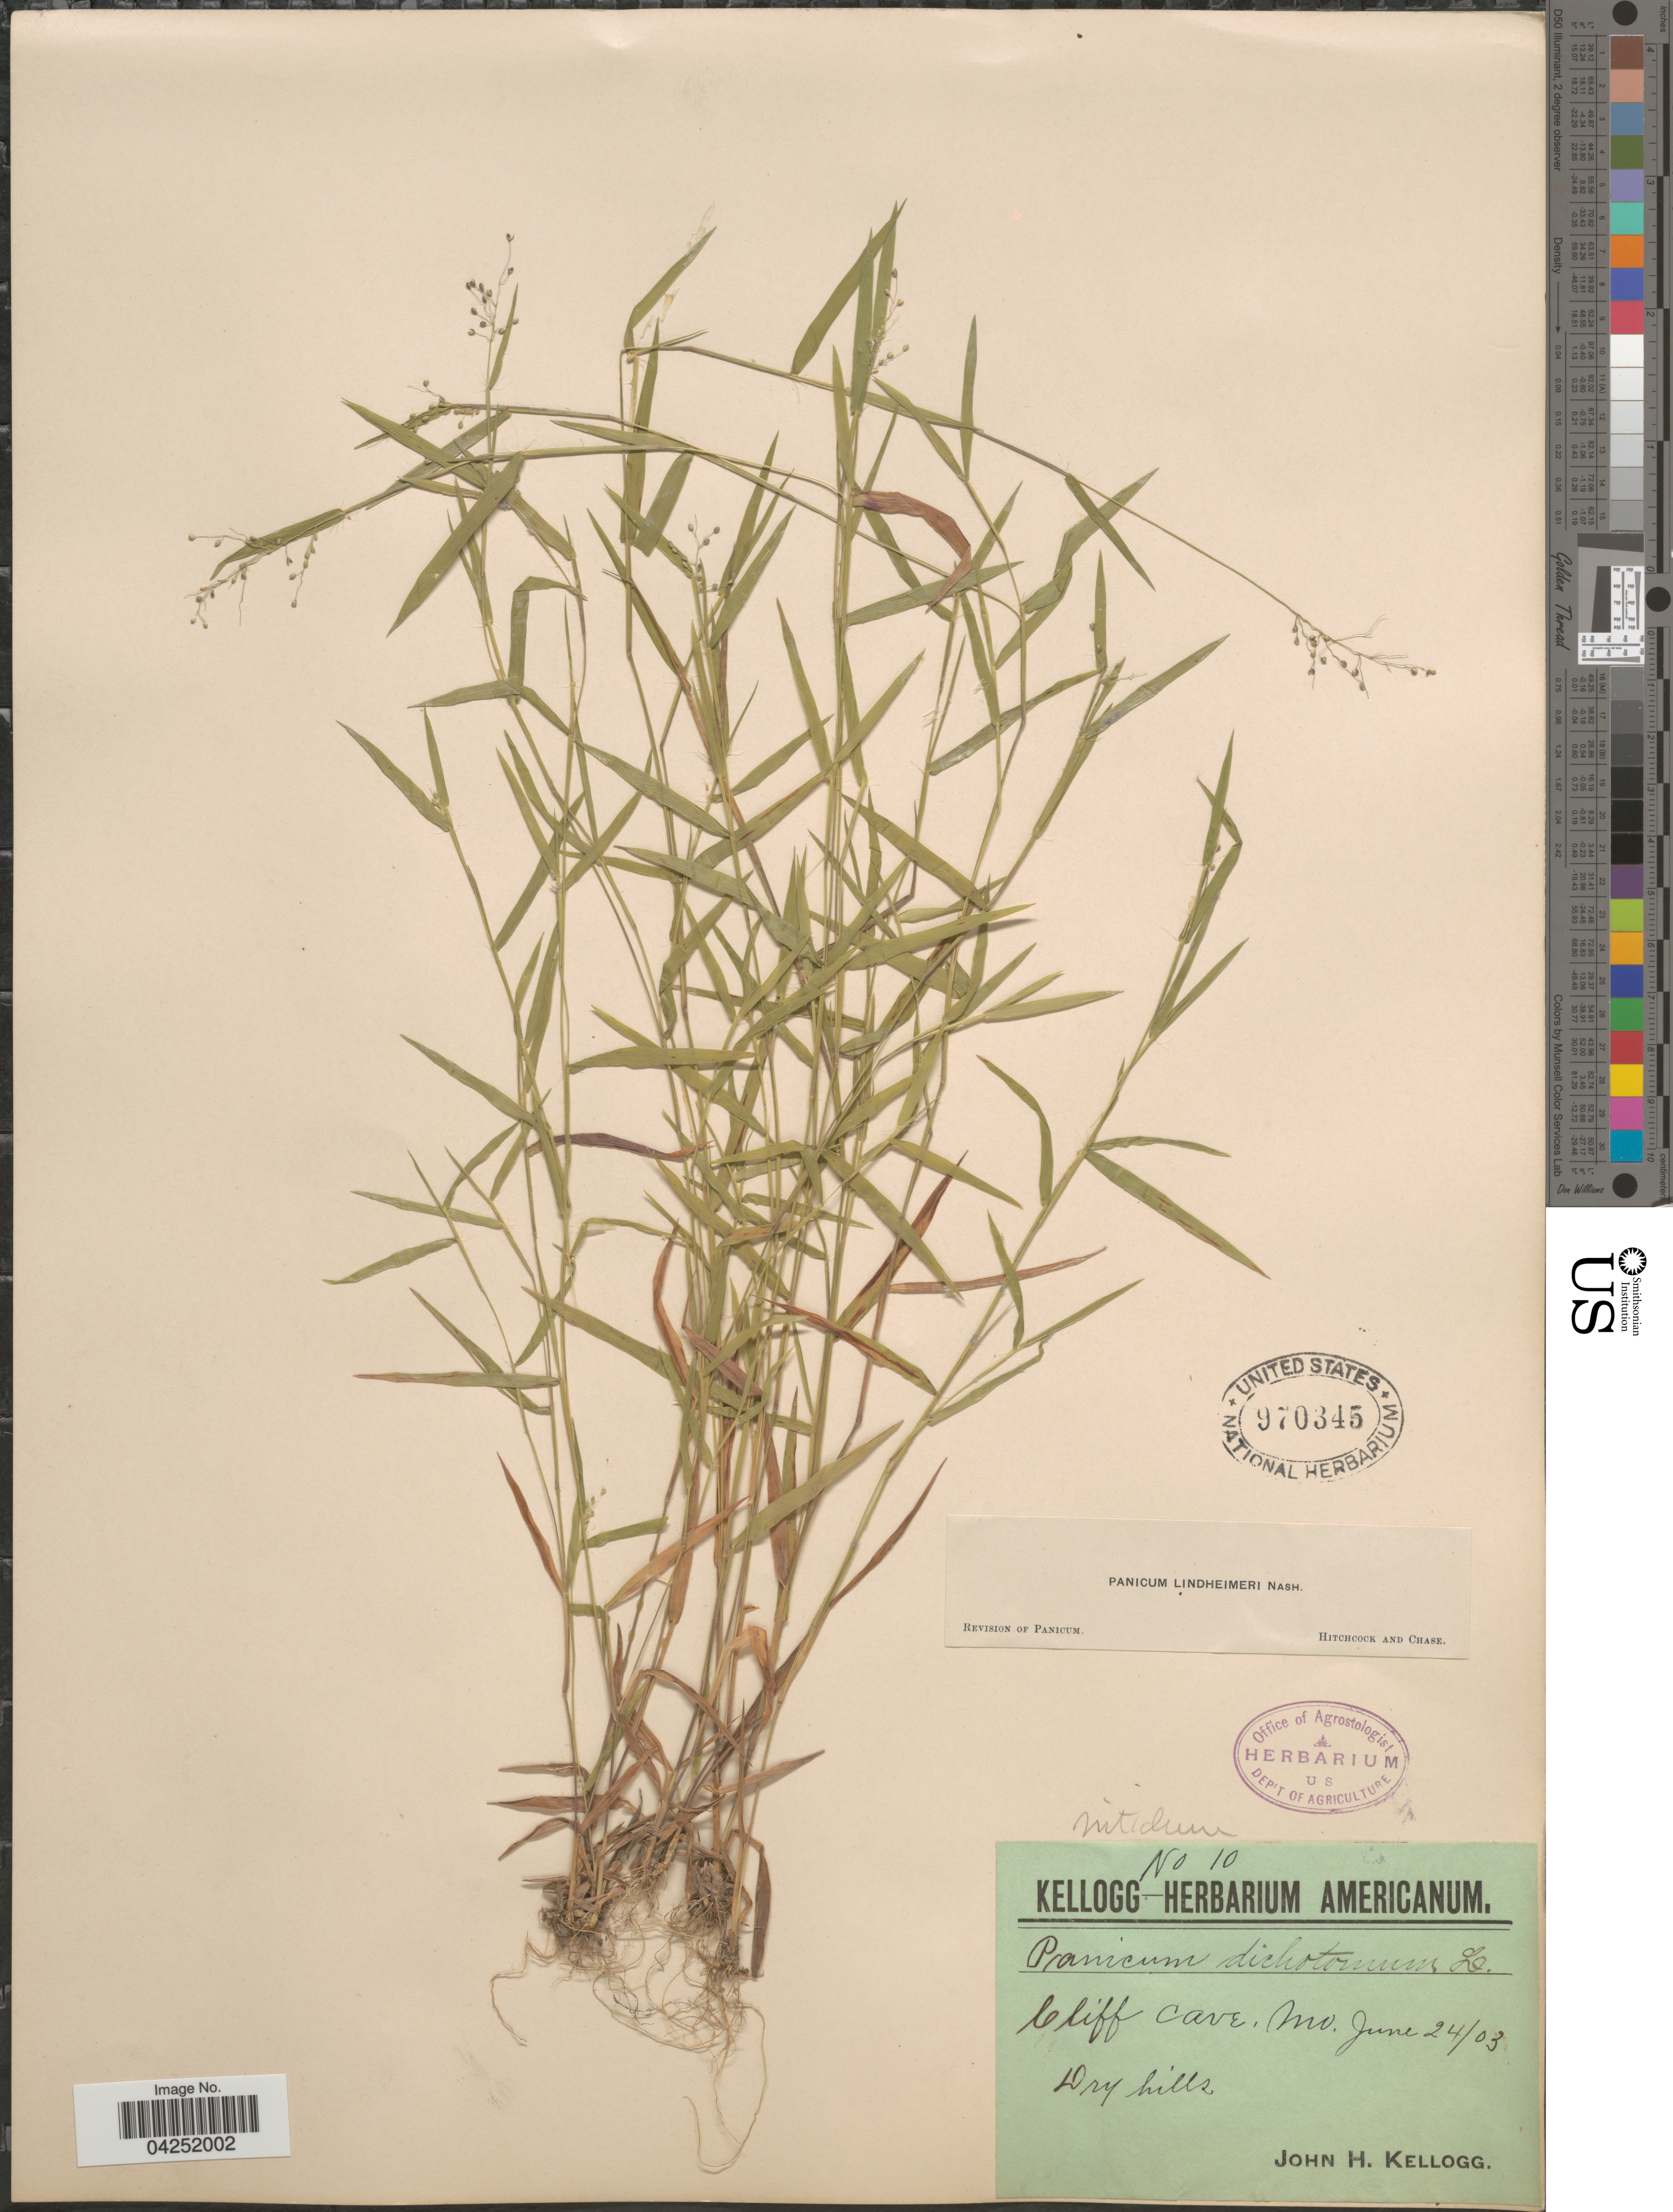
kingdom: Plantae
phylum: Tracheophyta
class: Liliopsida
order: Poales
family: Poaceae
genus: Dichanthelium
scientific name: Dichanthelium acuminatum var. lindheimeri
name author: (Nash) Gould & C.A. Clark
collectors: J. H. Kellogg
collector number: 10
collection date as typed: Transcribed d/m/y: 24/6/3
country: United States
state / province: Missouri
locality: Cliff Cave. Dry hills.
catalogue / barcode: US 970345